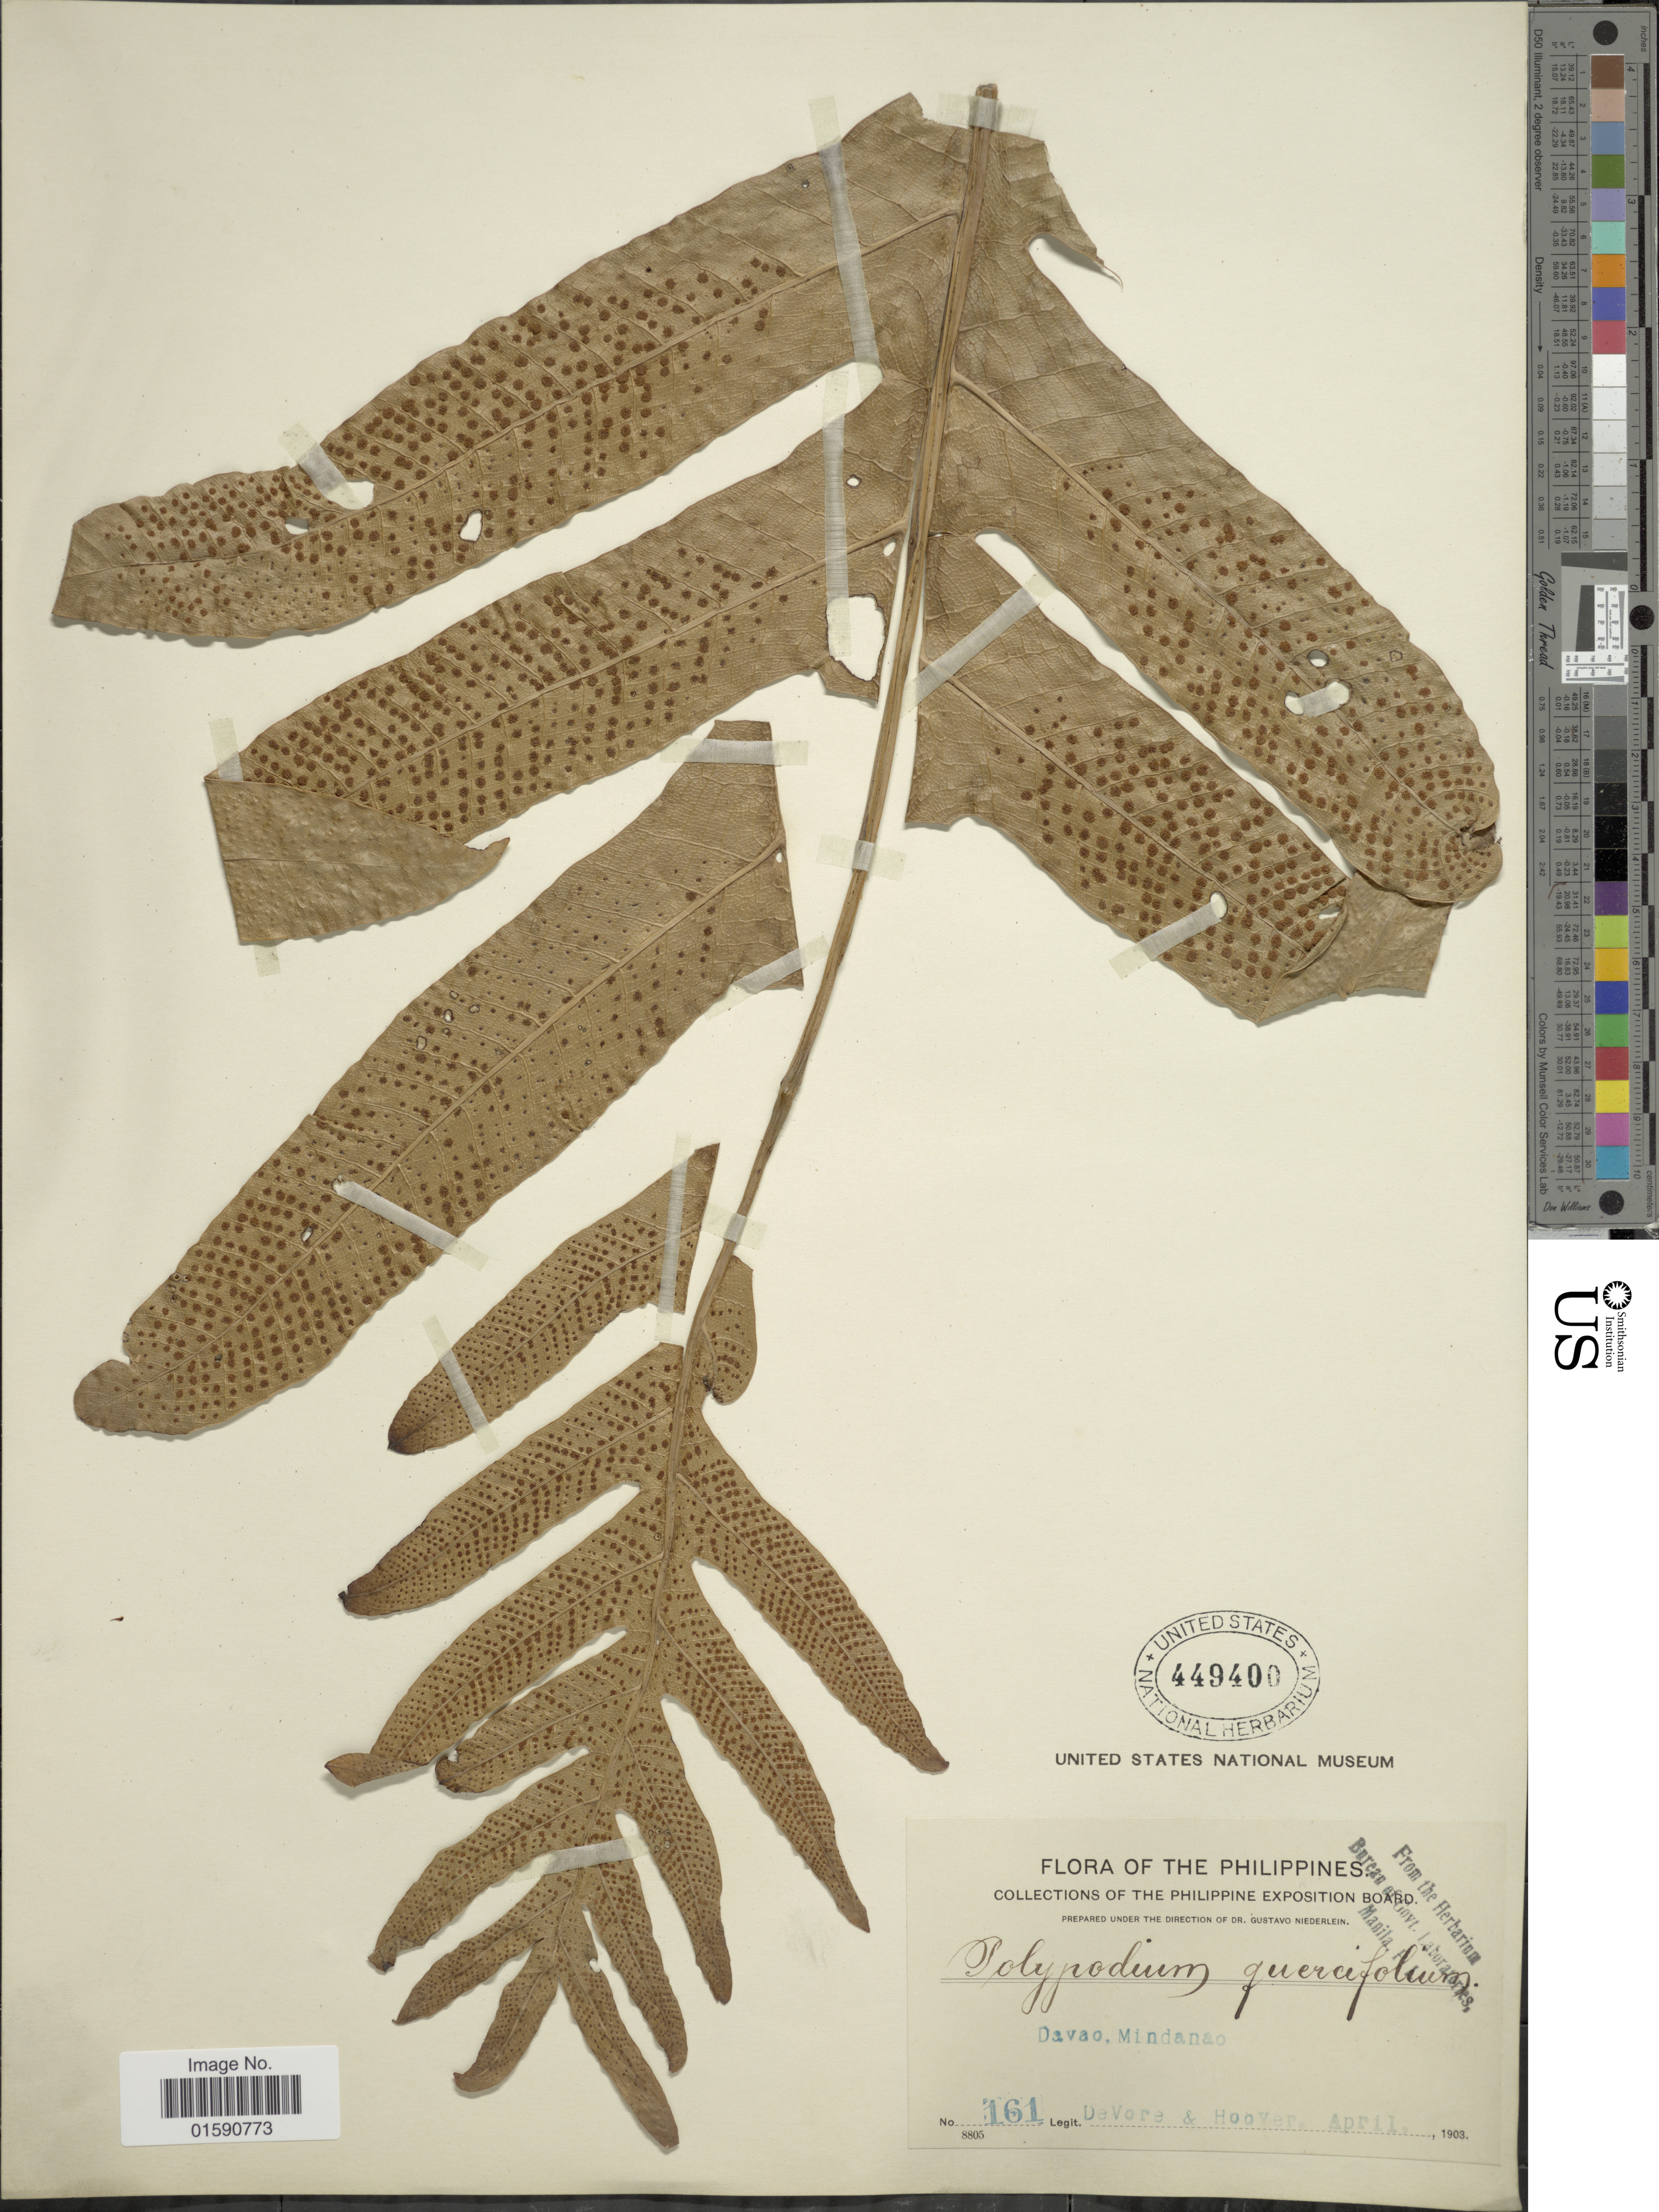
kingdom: Plantae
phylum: Tracheophyta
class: Polypodiopsida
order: Polypodiales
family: Polypodiaceae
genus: Drynaria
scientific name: Drynaria quercifolia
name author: (L.) J. Sm.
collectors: -. DeVore & -- Hoover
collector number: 161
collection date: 1903-04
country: Philippines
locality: Davao, Mindanao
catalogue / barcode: US 449400